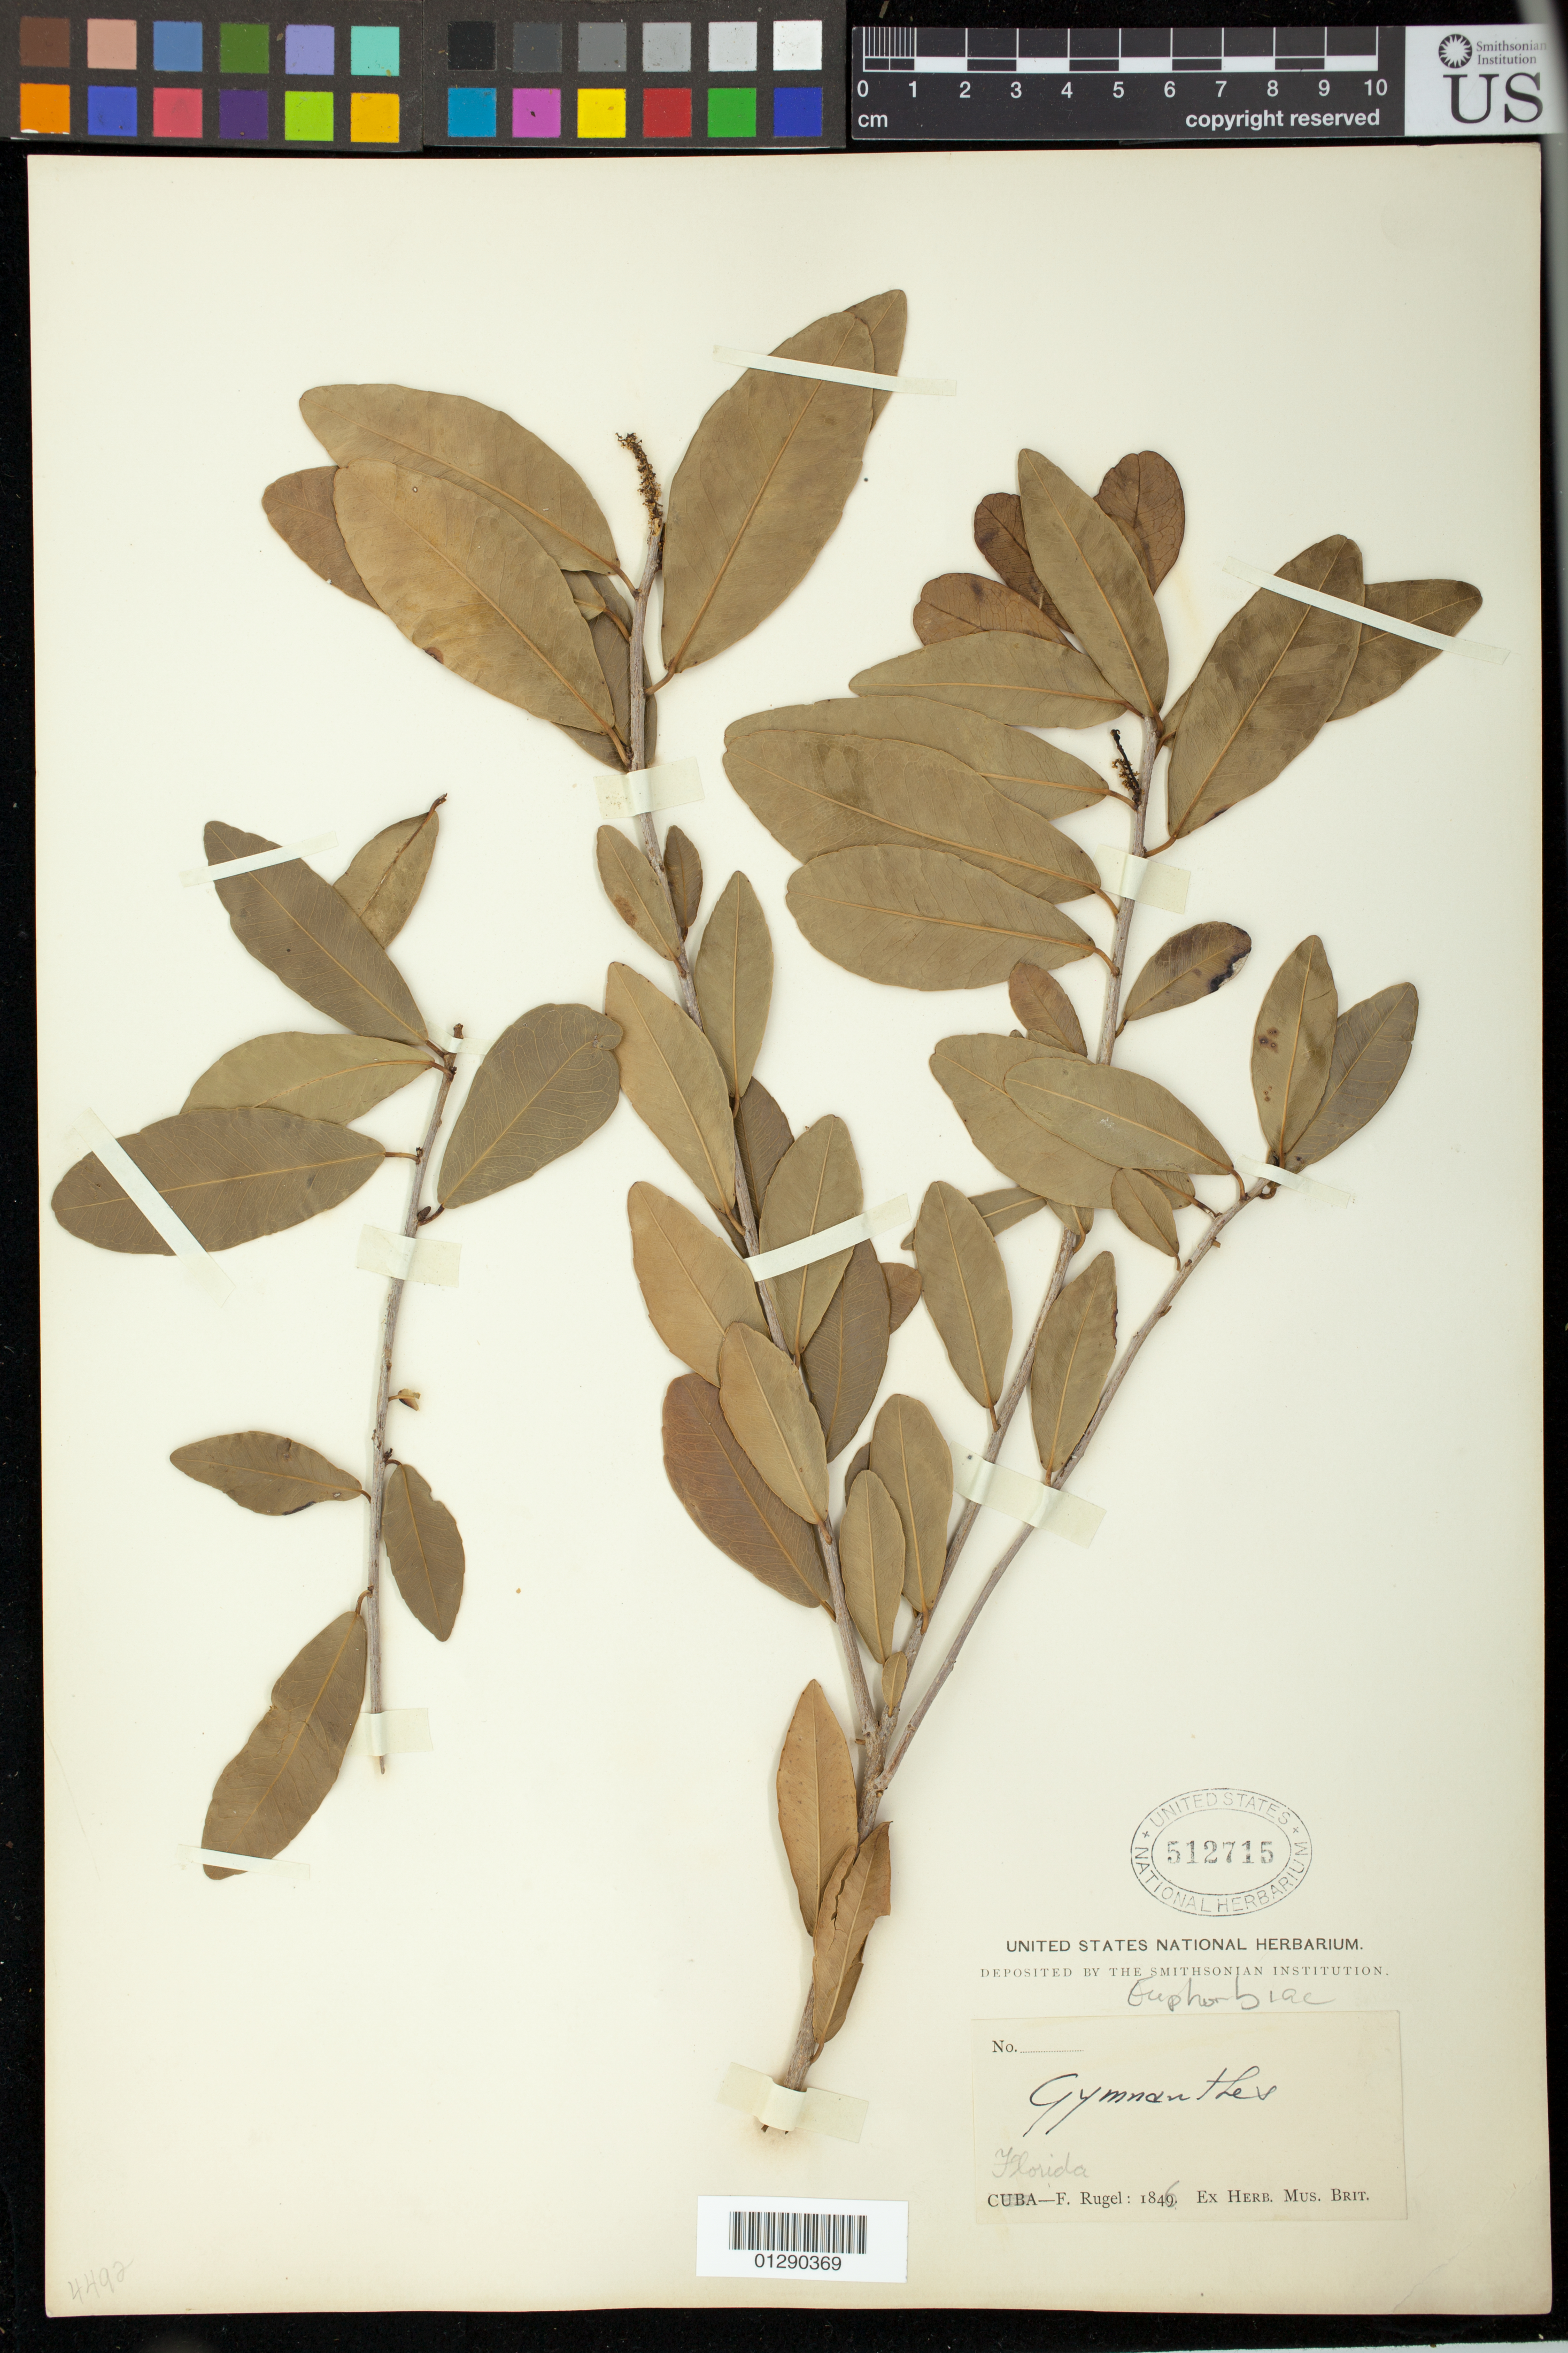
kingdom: Plantae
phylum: Tracheophyta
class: Magnoliopsida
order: Malpighiales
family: Euphorbiaceae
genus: Gymnanthes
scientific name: Gymnanthes lucida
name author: Sw.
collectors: F. Rugel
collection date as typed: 1846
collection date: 1846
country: United States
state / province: Florida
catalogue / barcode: US 512715